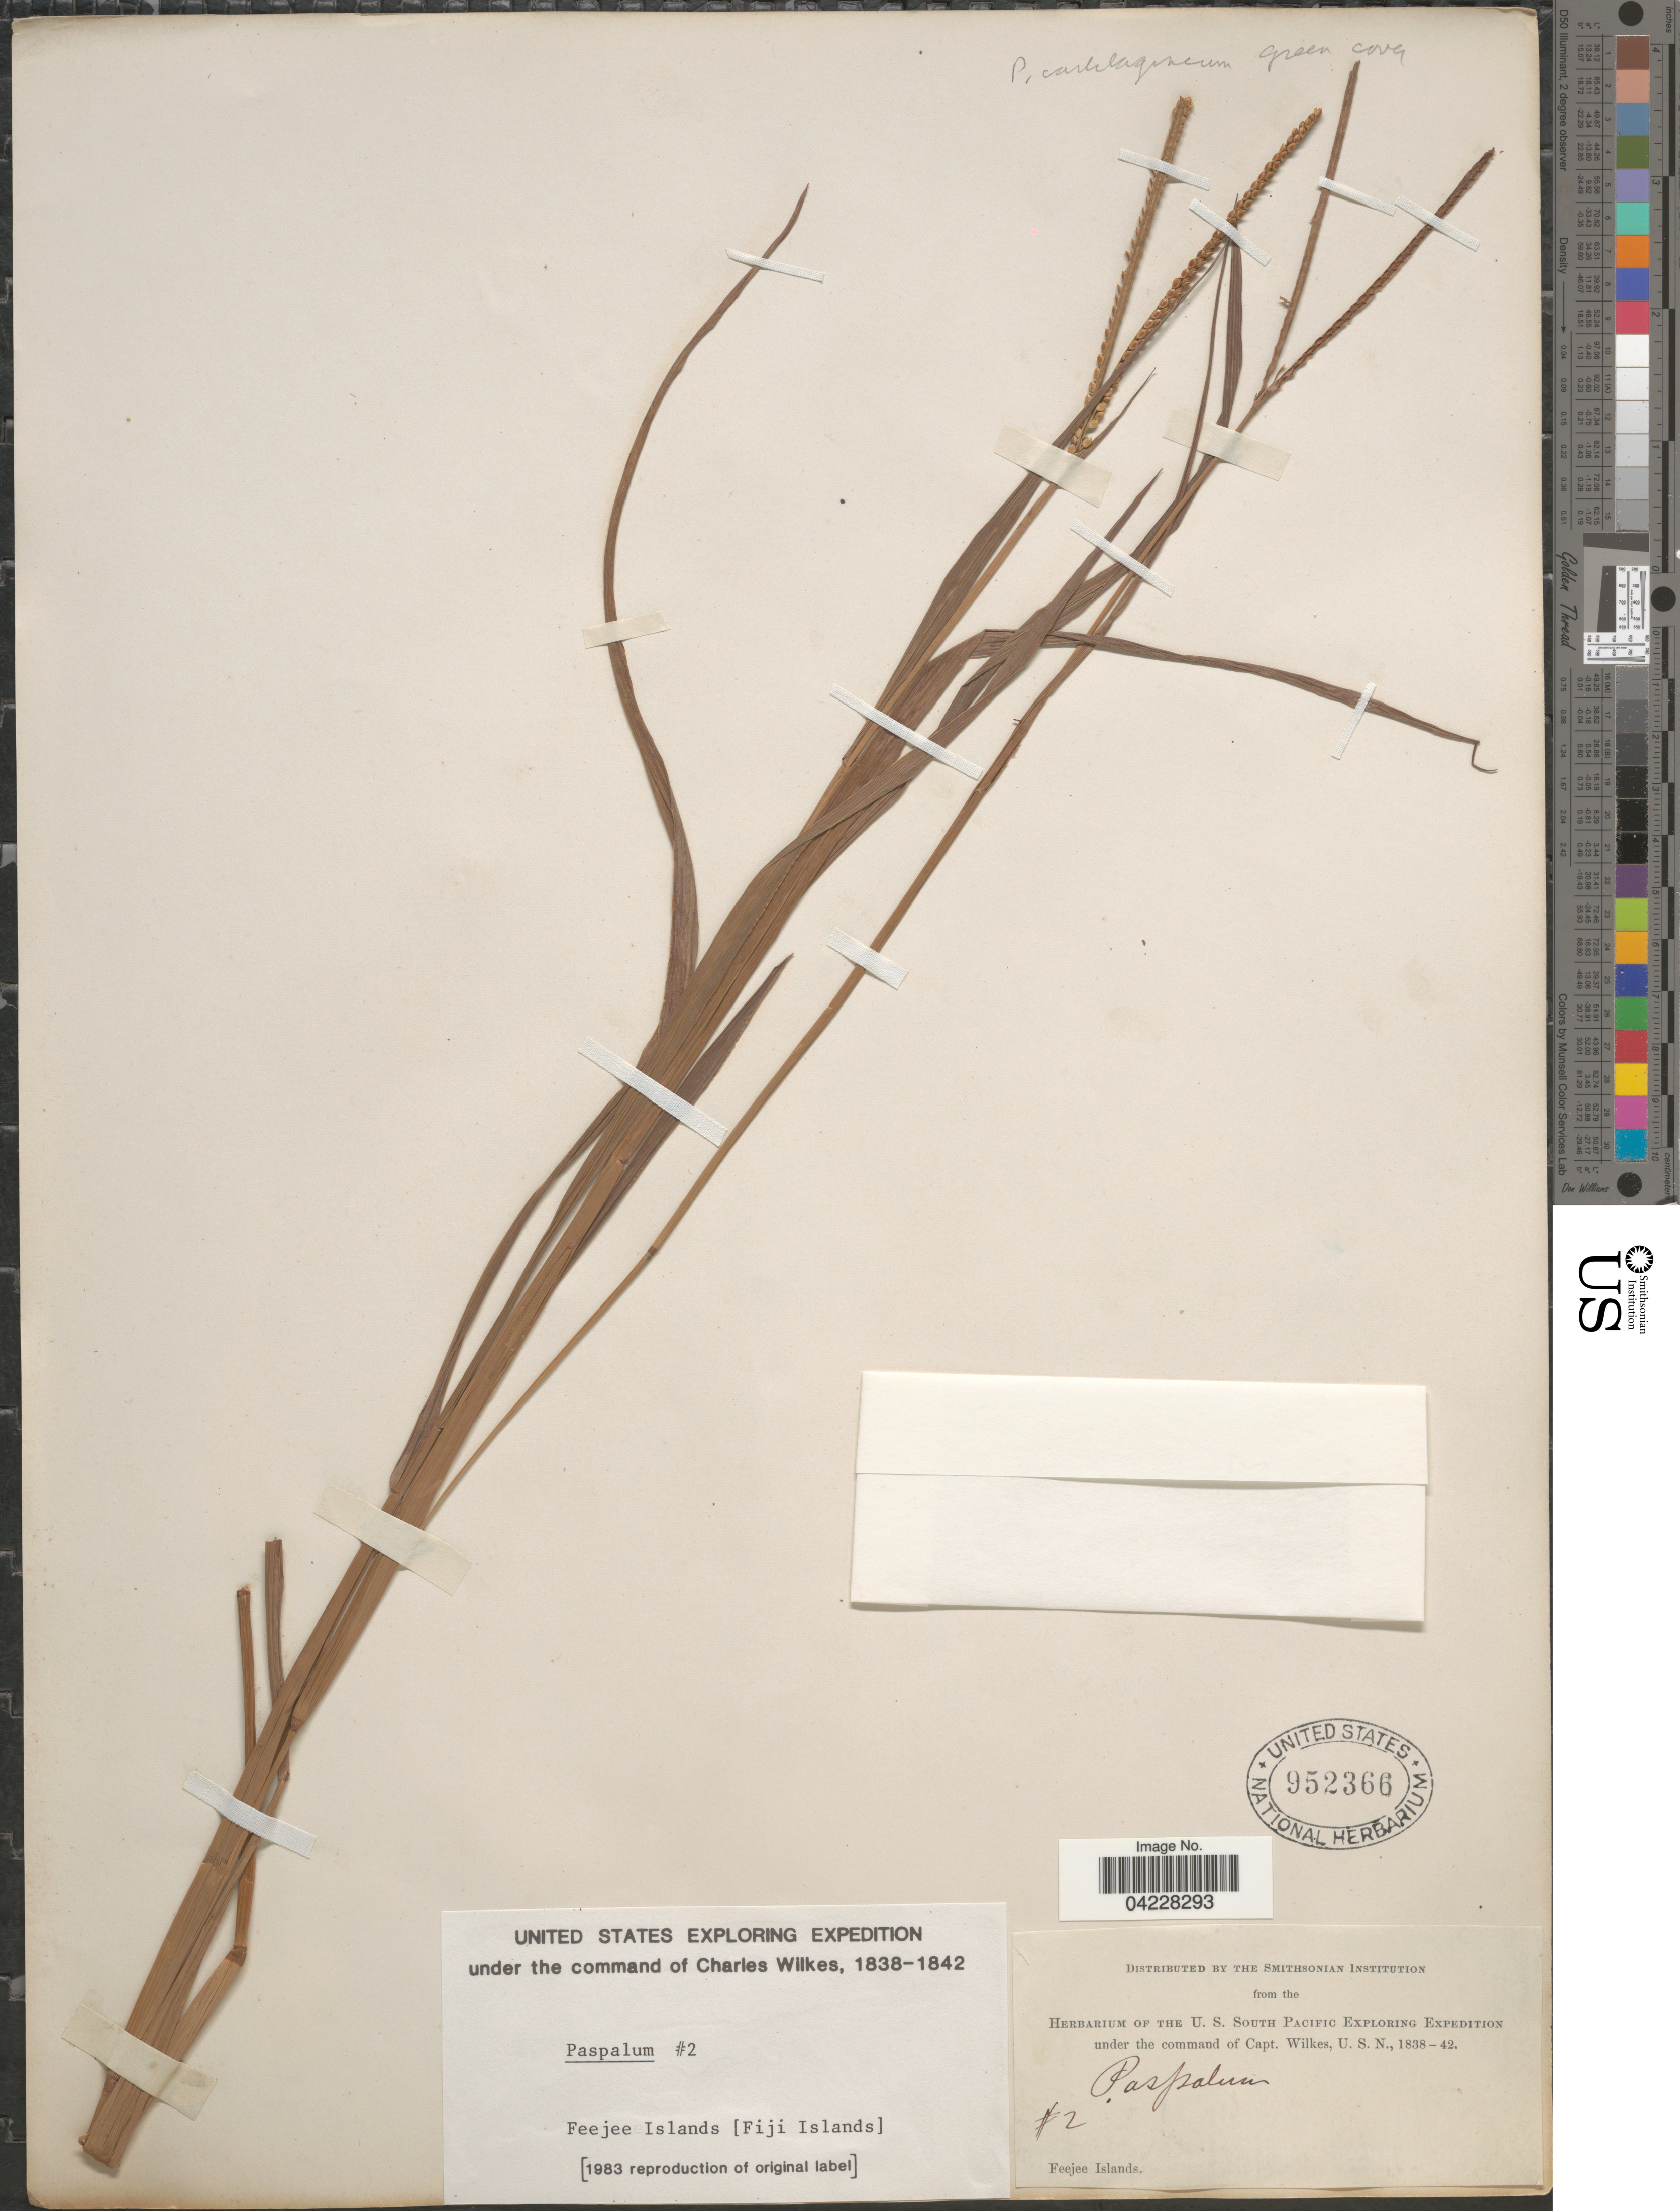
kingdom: Plantae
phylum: Tracheophyta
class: Liliopsida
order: Poales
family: Poaceae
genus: Paspalum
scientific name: Paspalum sp.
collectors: Wilkes Explor. Exped.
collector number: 2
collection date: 1838/1842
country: Fiji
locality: United States Exploring Expedition under the command of Charles Wilkes, 1838-1842. Feejee Islands [Fiji Islands].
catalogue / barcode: US 952366